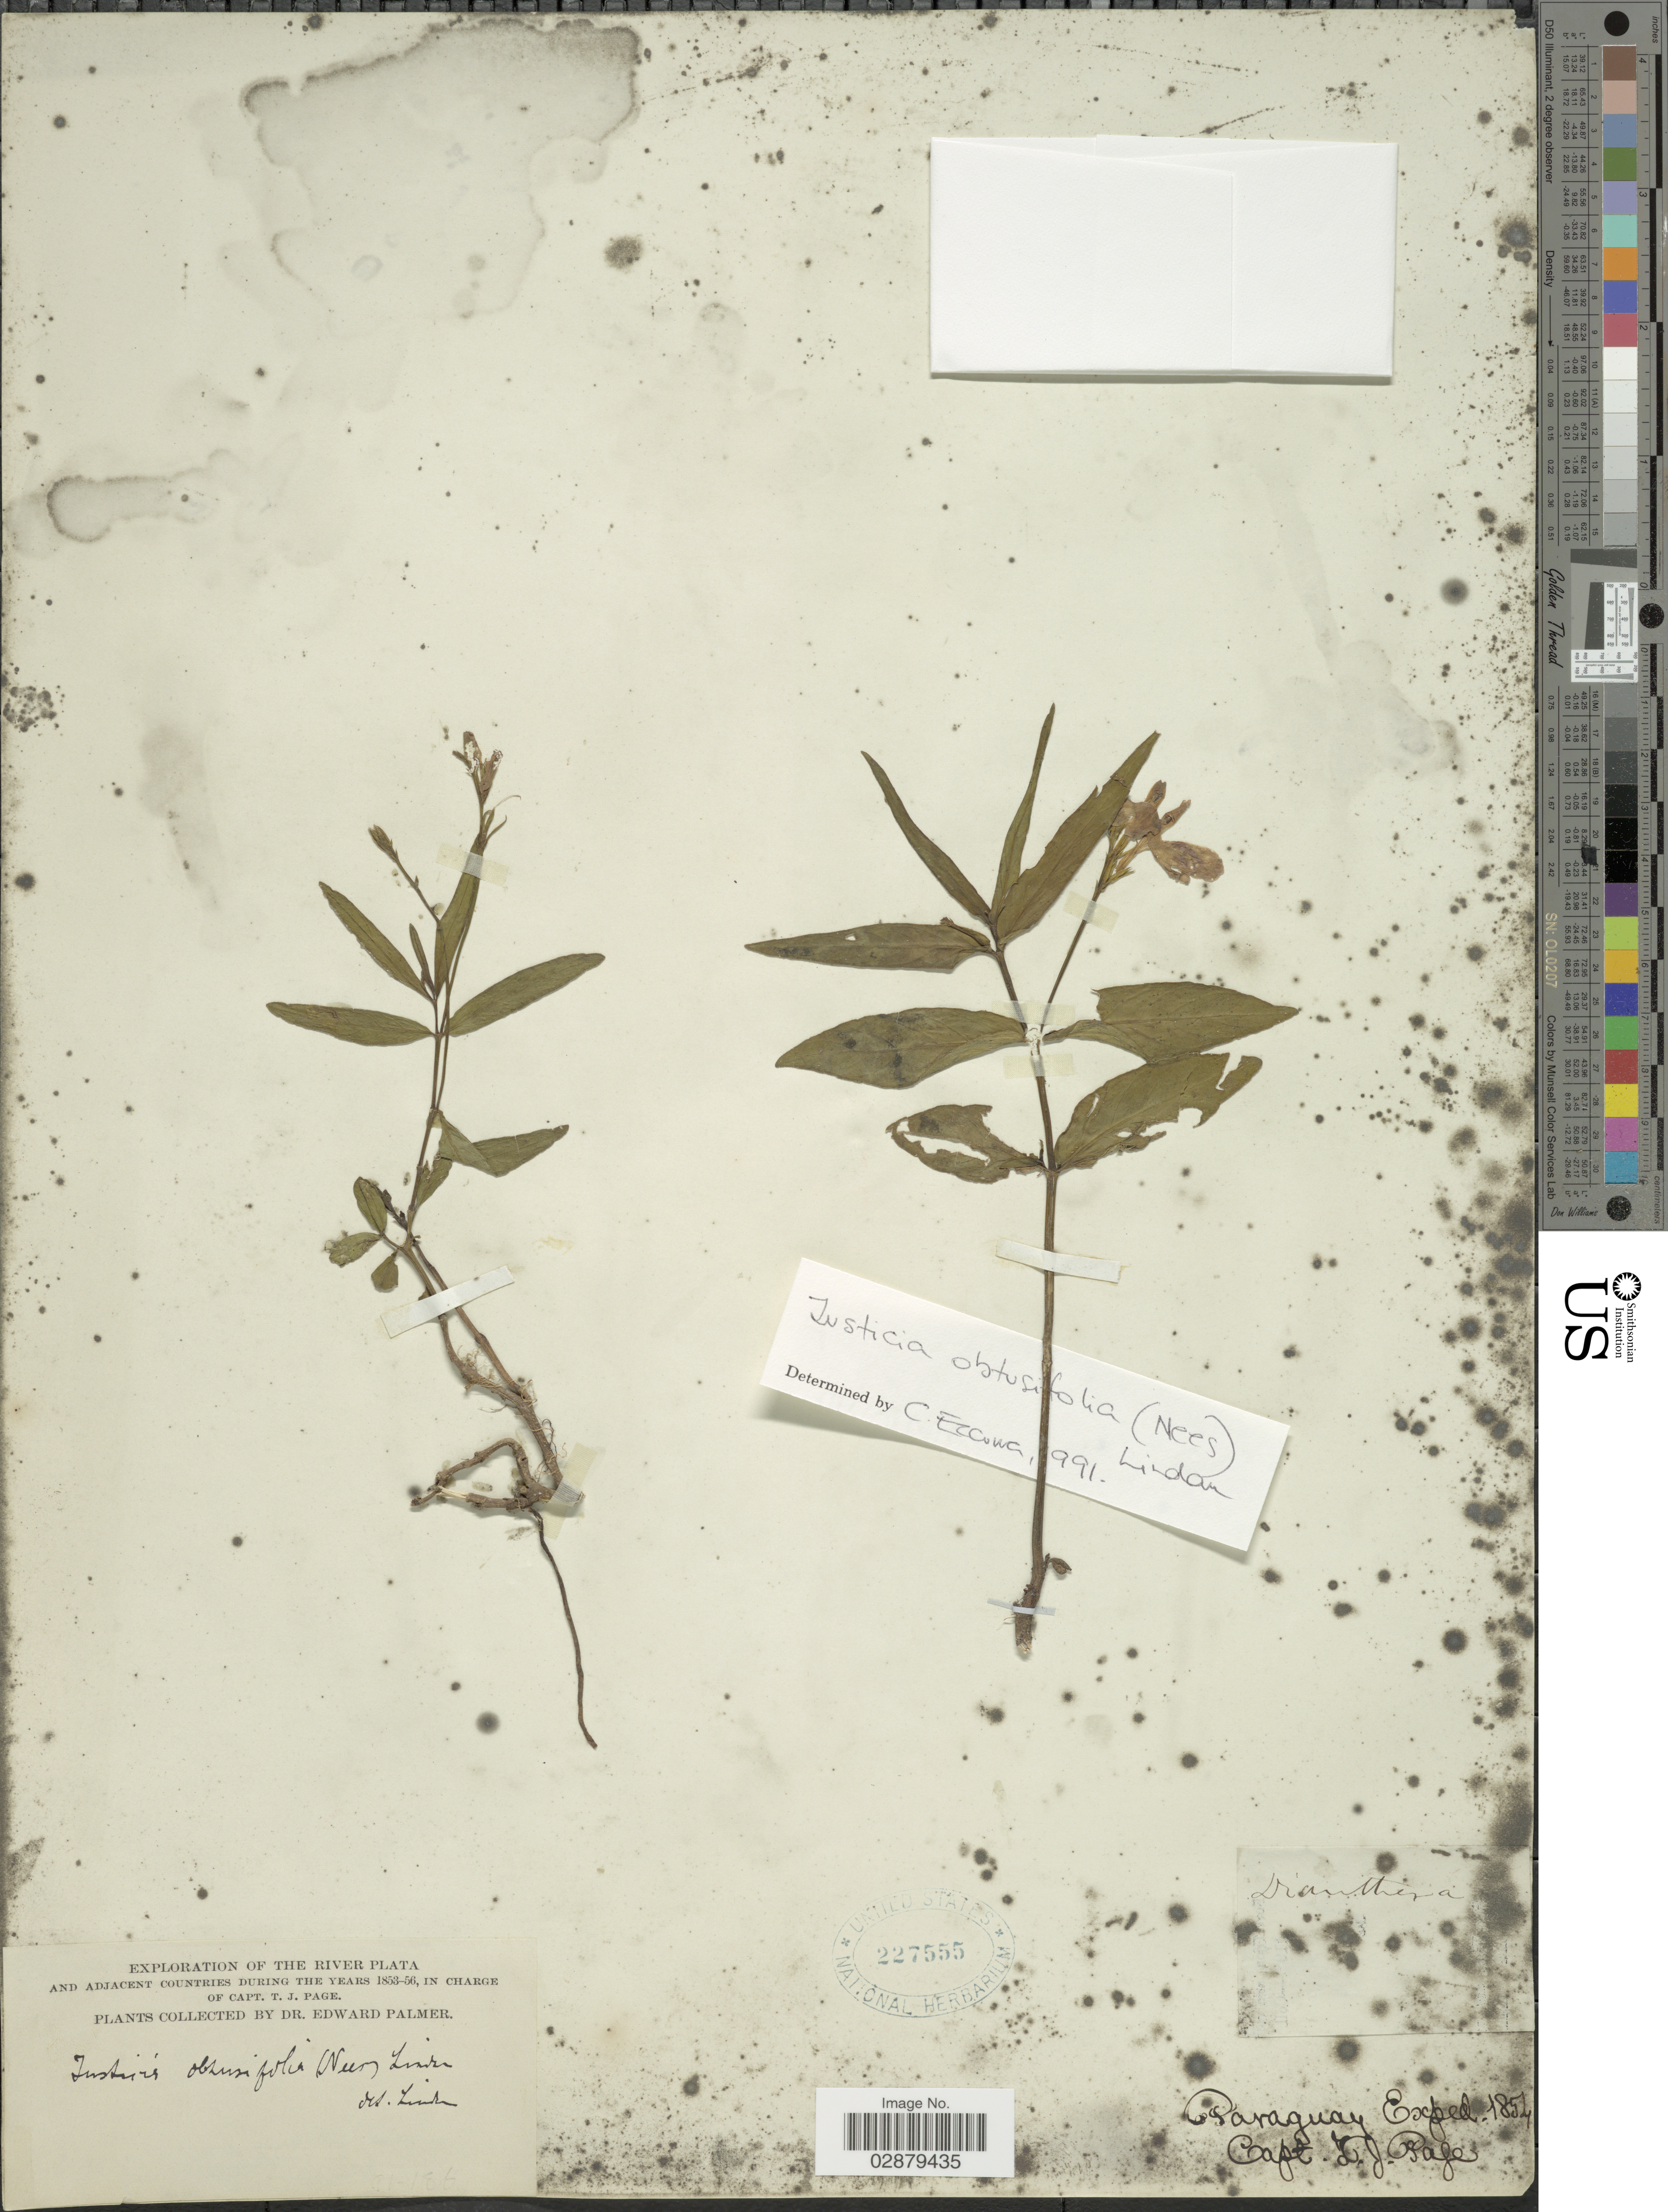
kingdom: Plantae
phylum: Tracheophyta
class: Magnoliopsida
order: Lamiales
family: Acanthaceae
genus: Justicia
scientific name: Justicia laevilinguis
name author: (Nees) Lindau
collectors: E. Palmer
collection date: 1854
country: Paraguay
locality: River Plata.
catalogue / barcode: US 227555